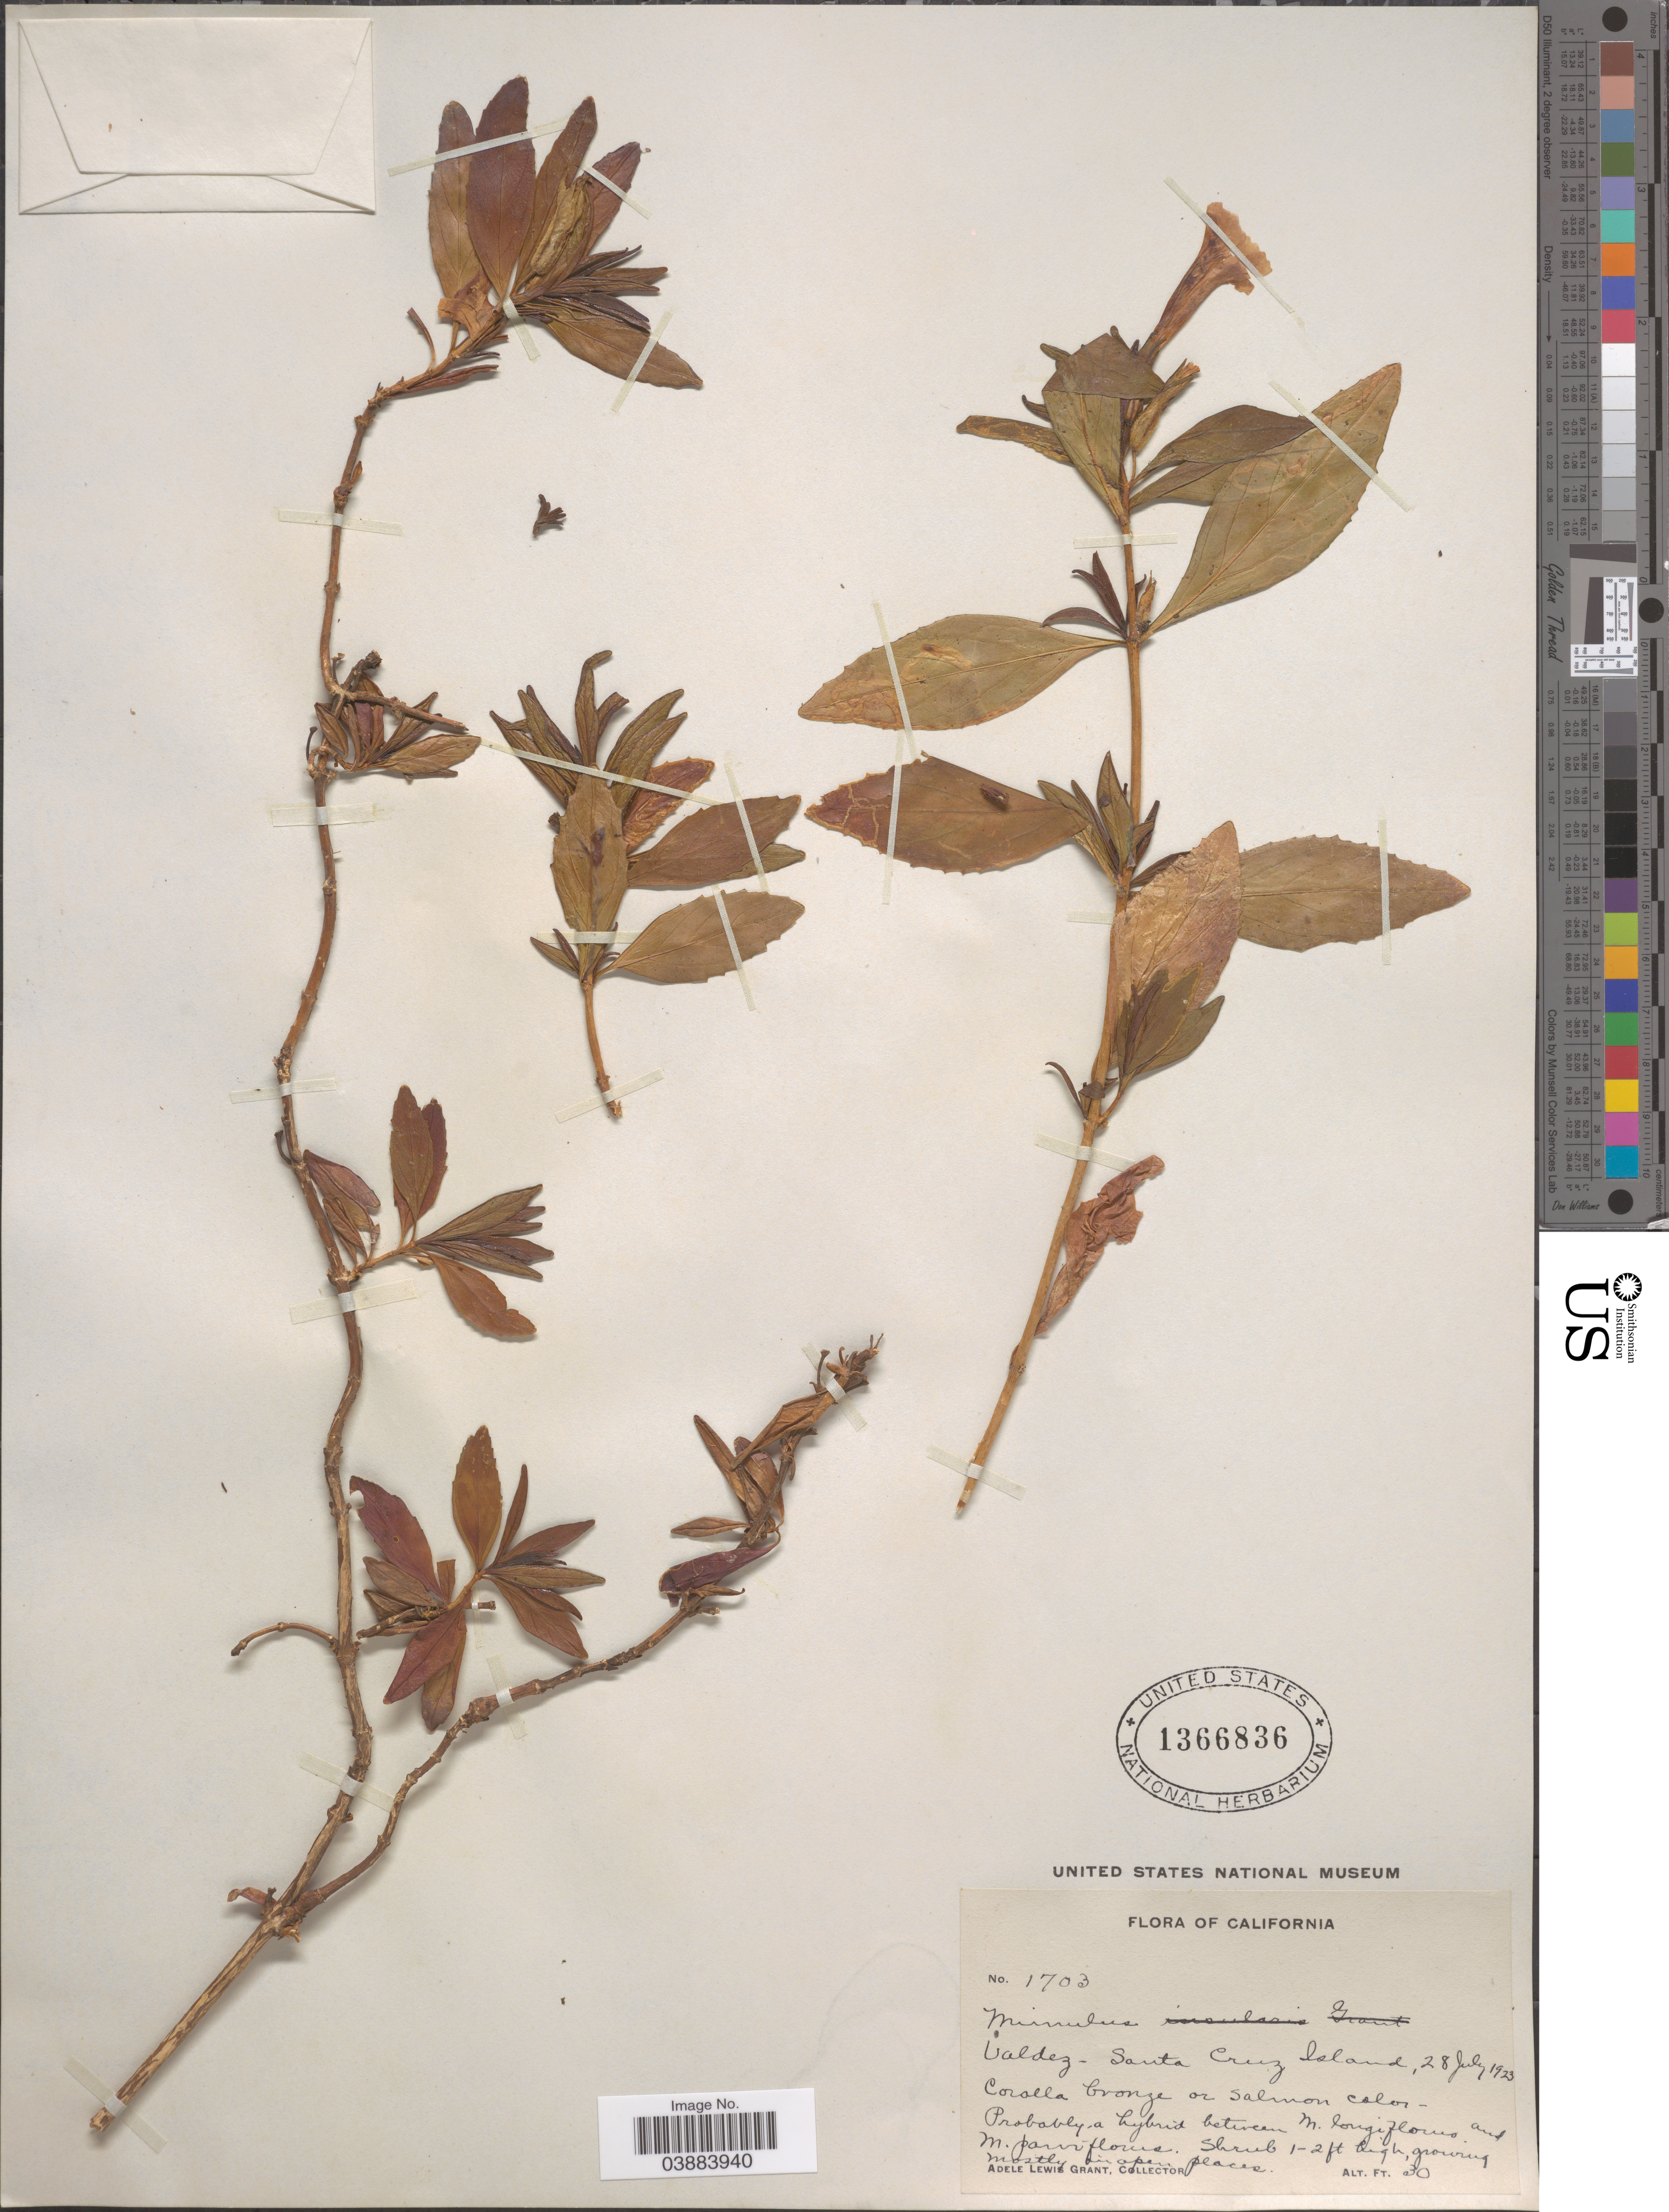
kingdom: Plantae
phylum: Tracheophyta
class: Magnoliopsida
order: Lamiales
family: Phrymaceae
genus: Diplacus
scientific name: Diplacus sp.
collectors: A. L. Grant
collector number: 1703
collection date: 1923-07-28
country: United States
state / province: California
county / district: Santa Barbara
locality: Valdez- Santa Cruz Island.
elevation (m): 9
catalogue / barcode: US 1366836